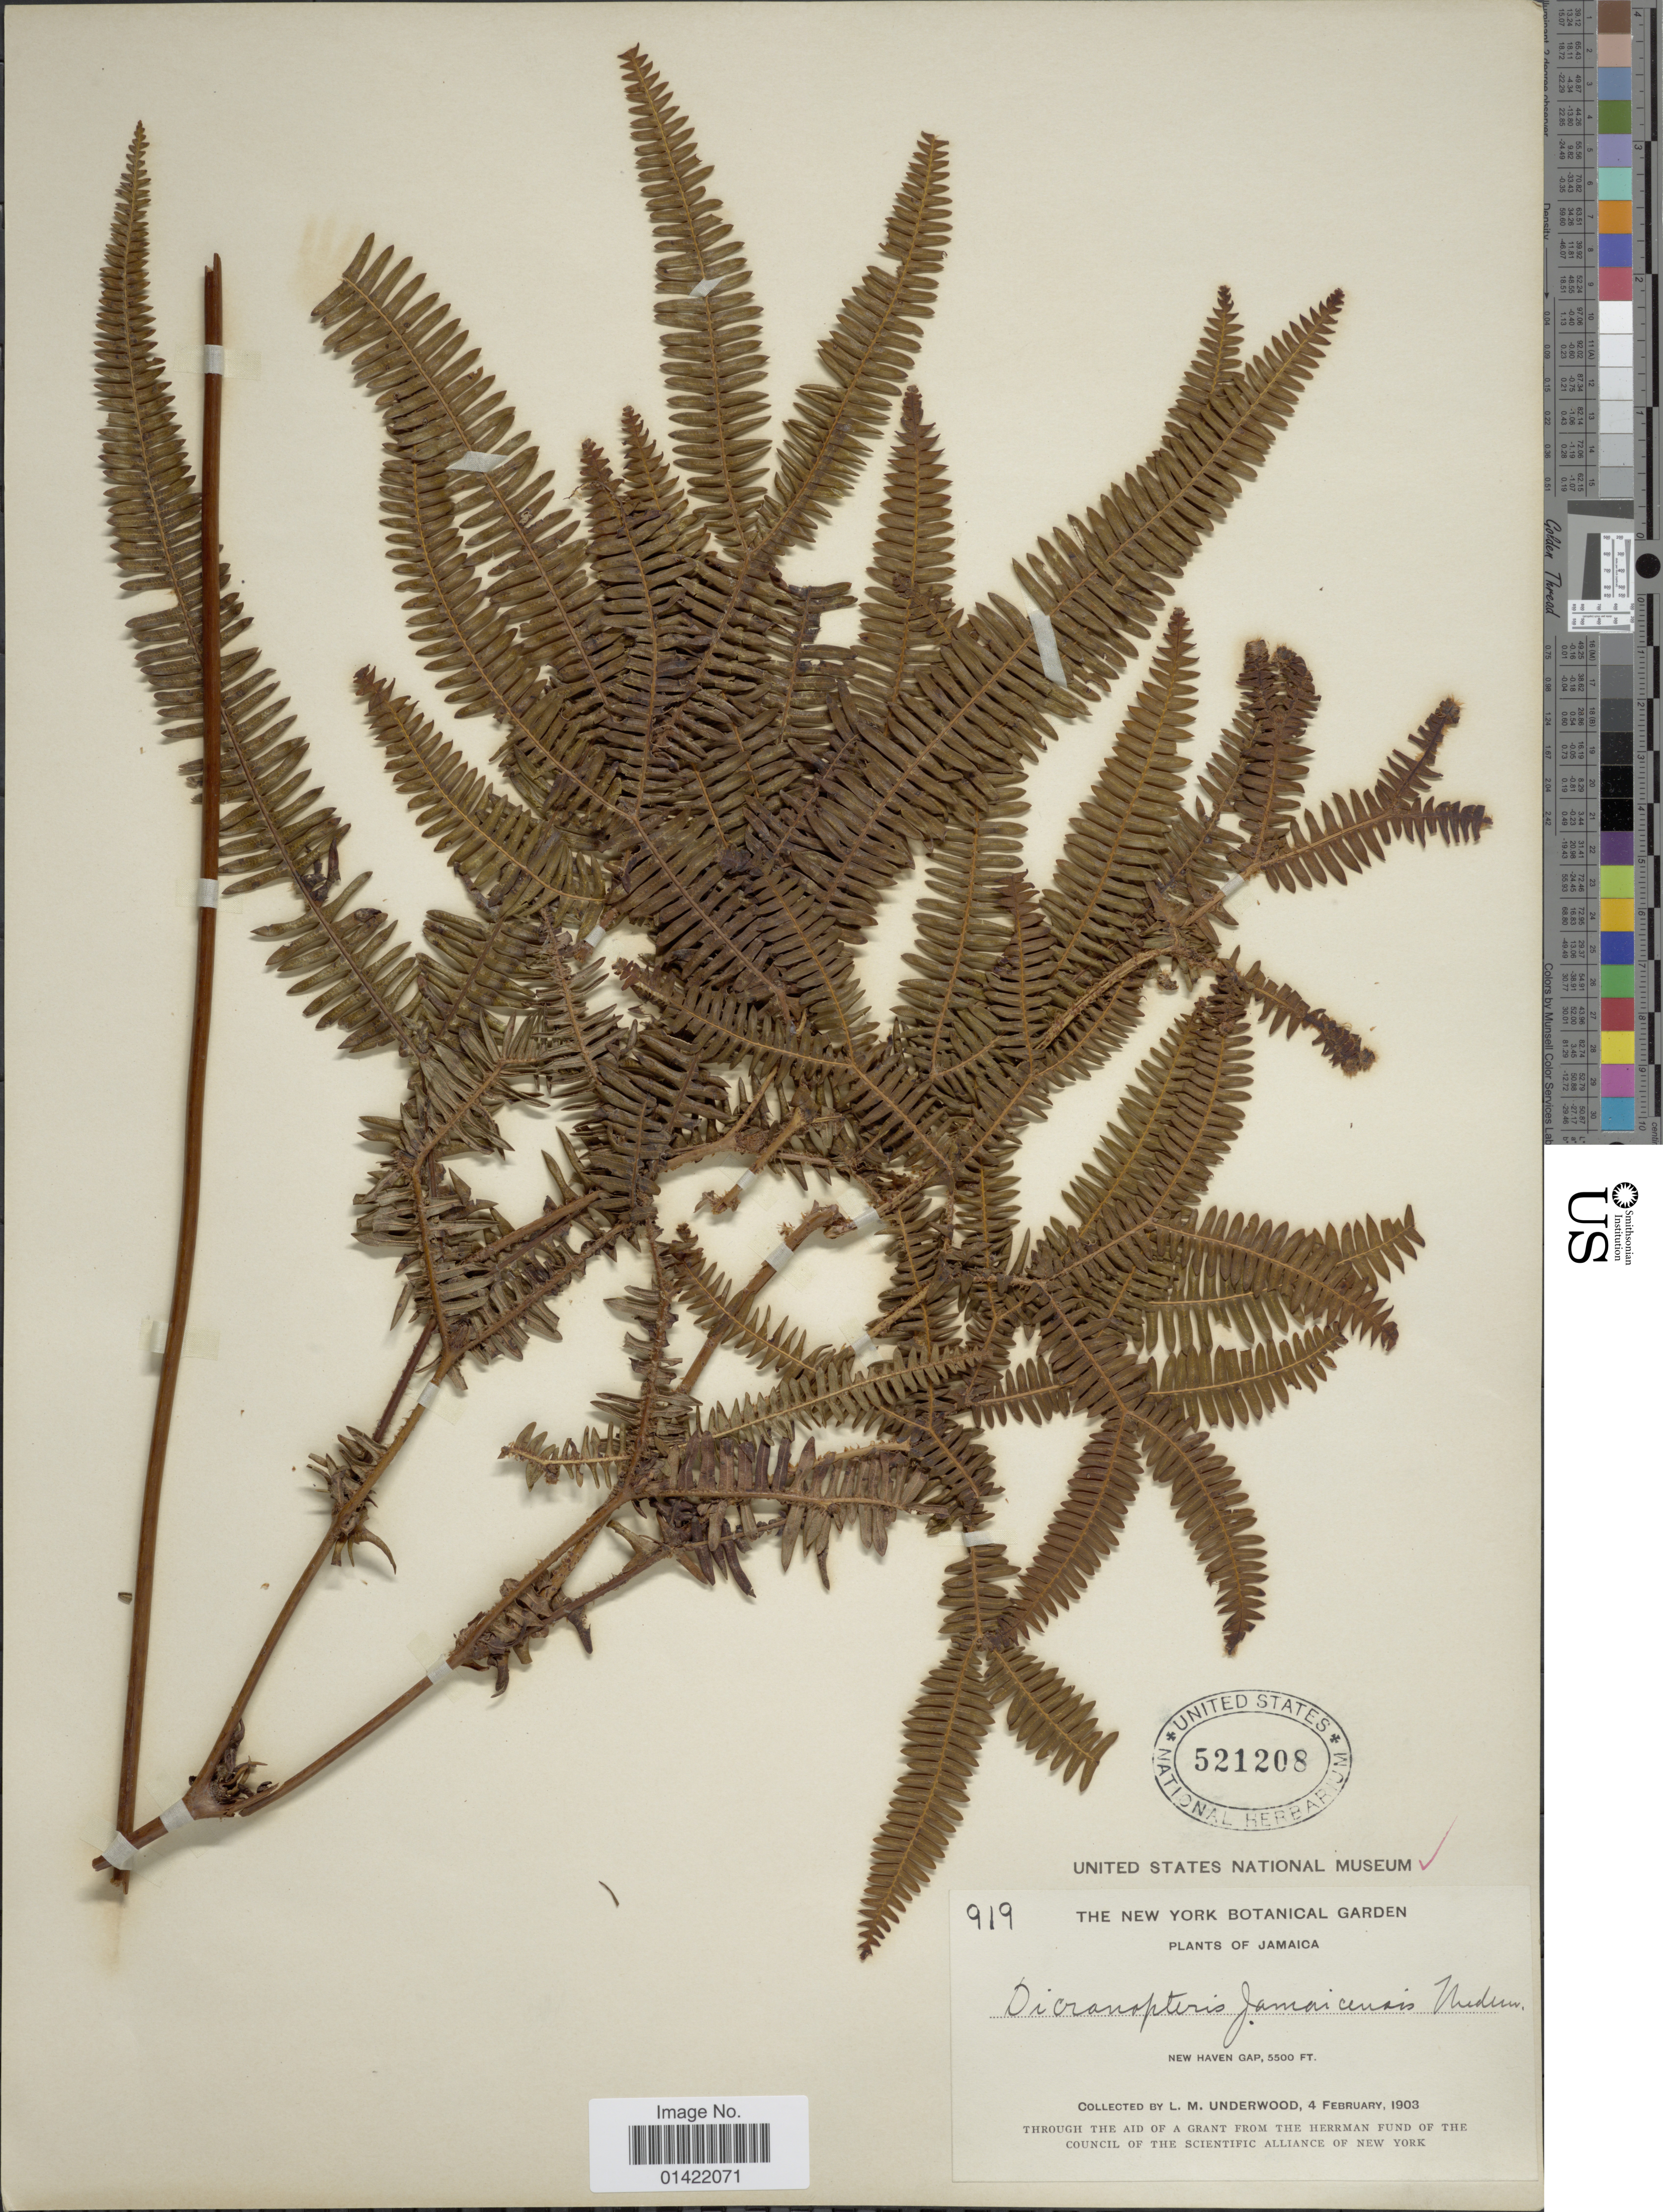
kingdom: Plantae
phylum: Tracheophyta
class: Polypodiopsida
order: Gleicheniales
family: Gleicheniaceae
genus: Sticherus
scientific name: Sticherus jamaicensis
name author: (Underw.) Nakai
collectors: L. M. Underwood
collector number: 919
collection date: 1903-02-04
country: Jamaica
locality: New Haven Gap.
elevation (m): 1676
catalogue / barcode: US 521208